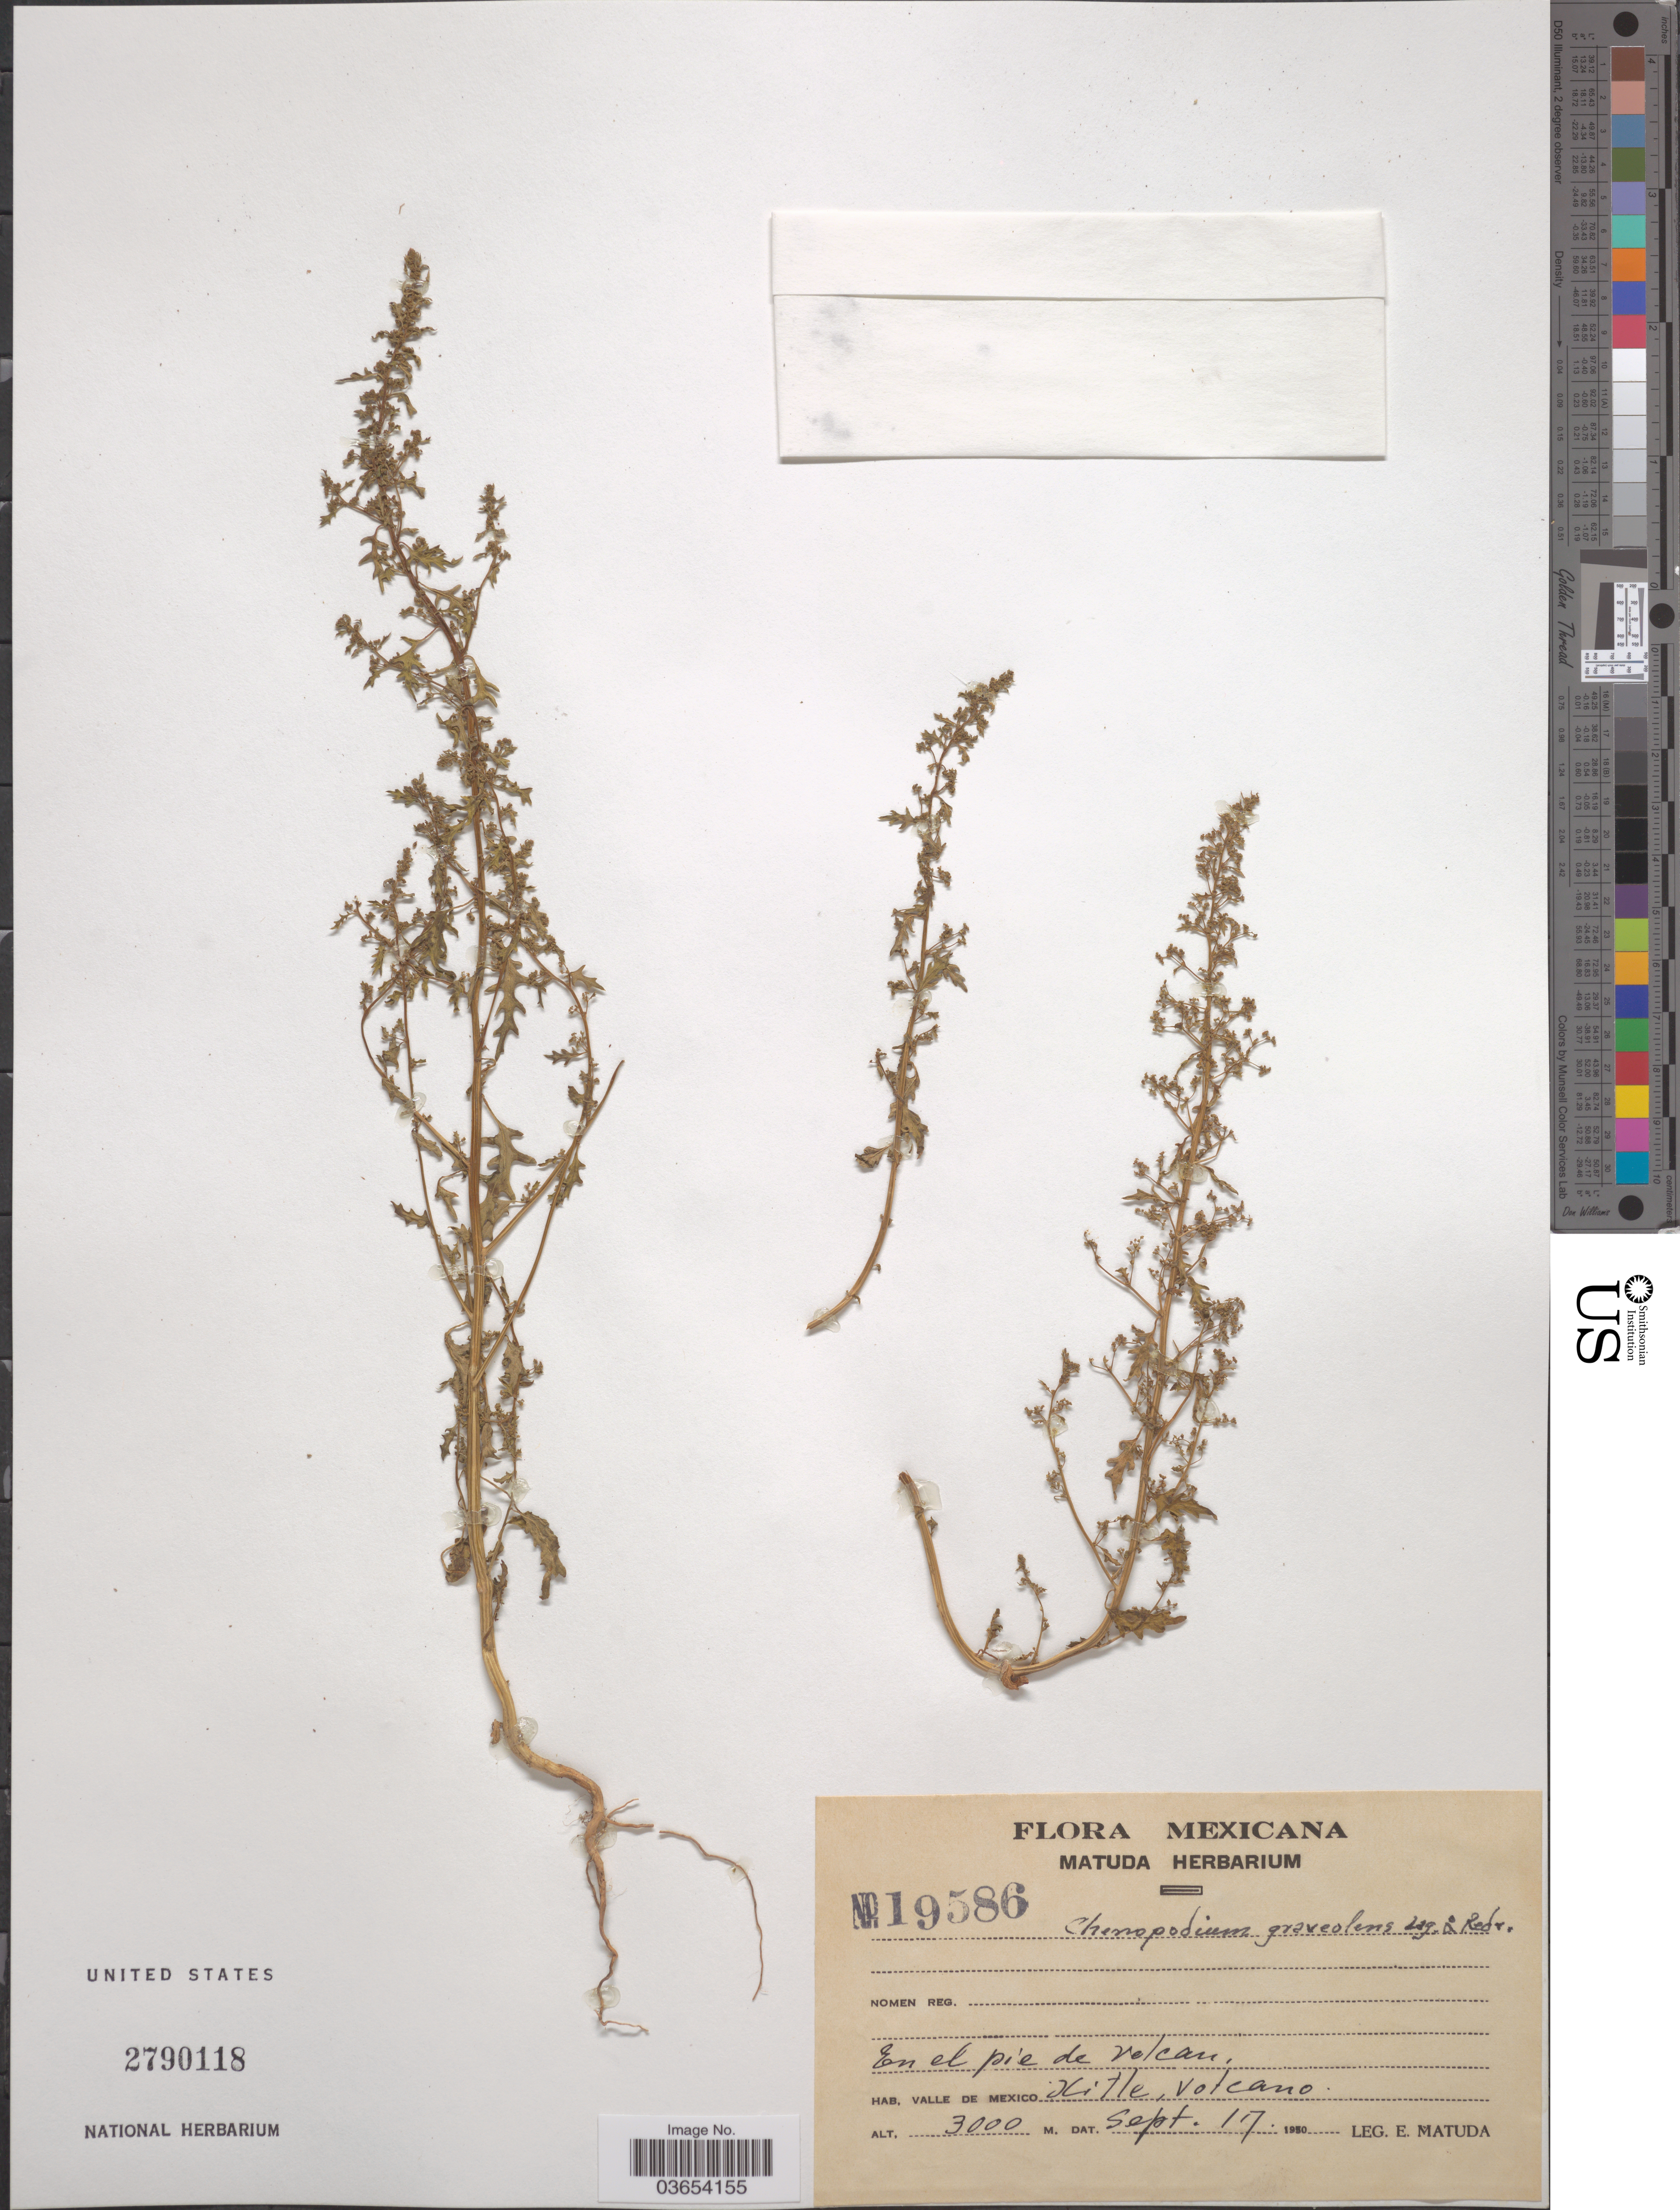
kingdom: Plantae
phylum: Tracheophyta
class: Magnoliopsida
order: Caryophyllales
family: Amaranthaceae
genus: Chenopodium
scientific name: Chenopodium graveolens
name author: Lag. & Rodr.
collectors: E. Matuda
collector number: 19586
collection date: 1950-09-17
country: Mexico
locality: En el pie de volcan, Valle de Mexico. Xitle, volcano.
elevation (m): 3000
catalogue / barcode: US 2790118